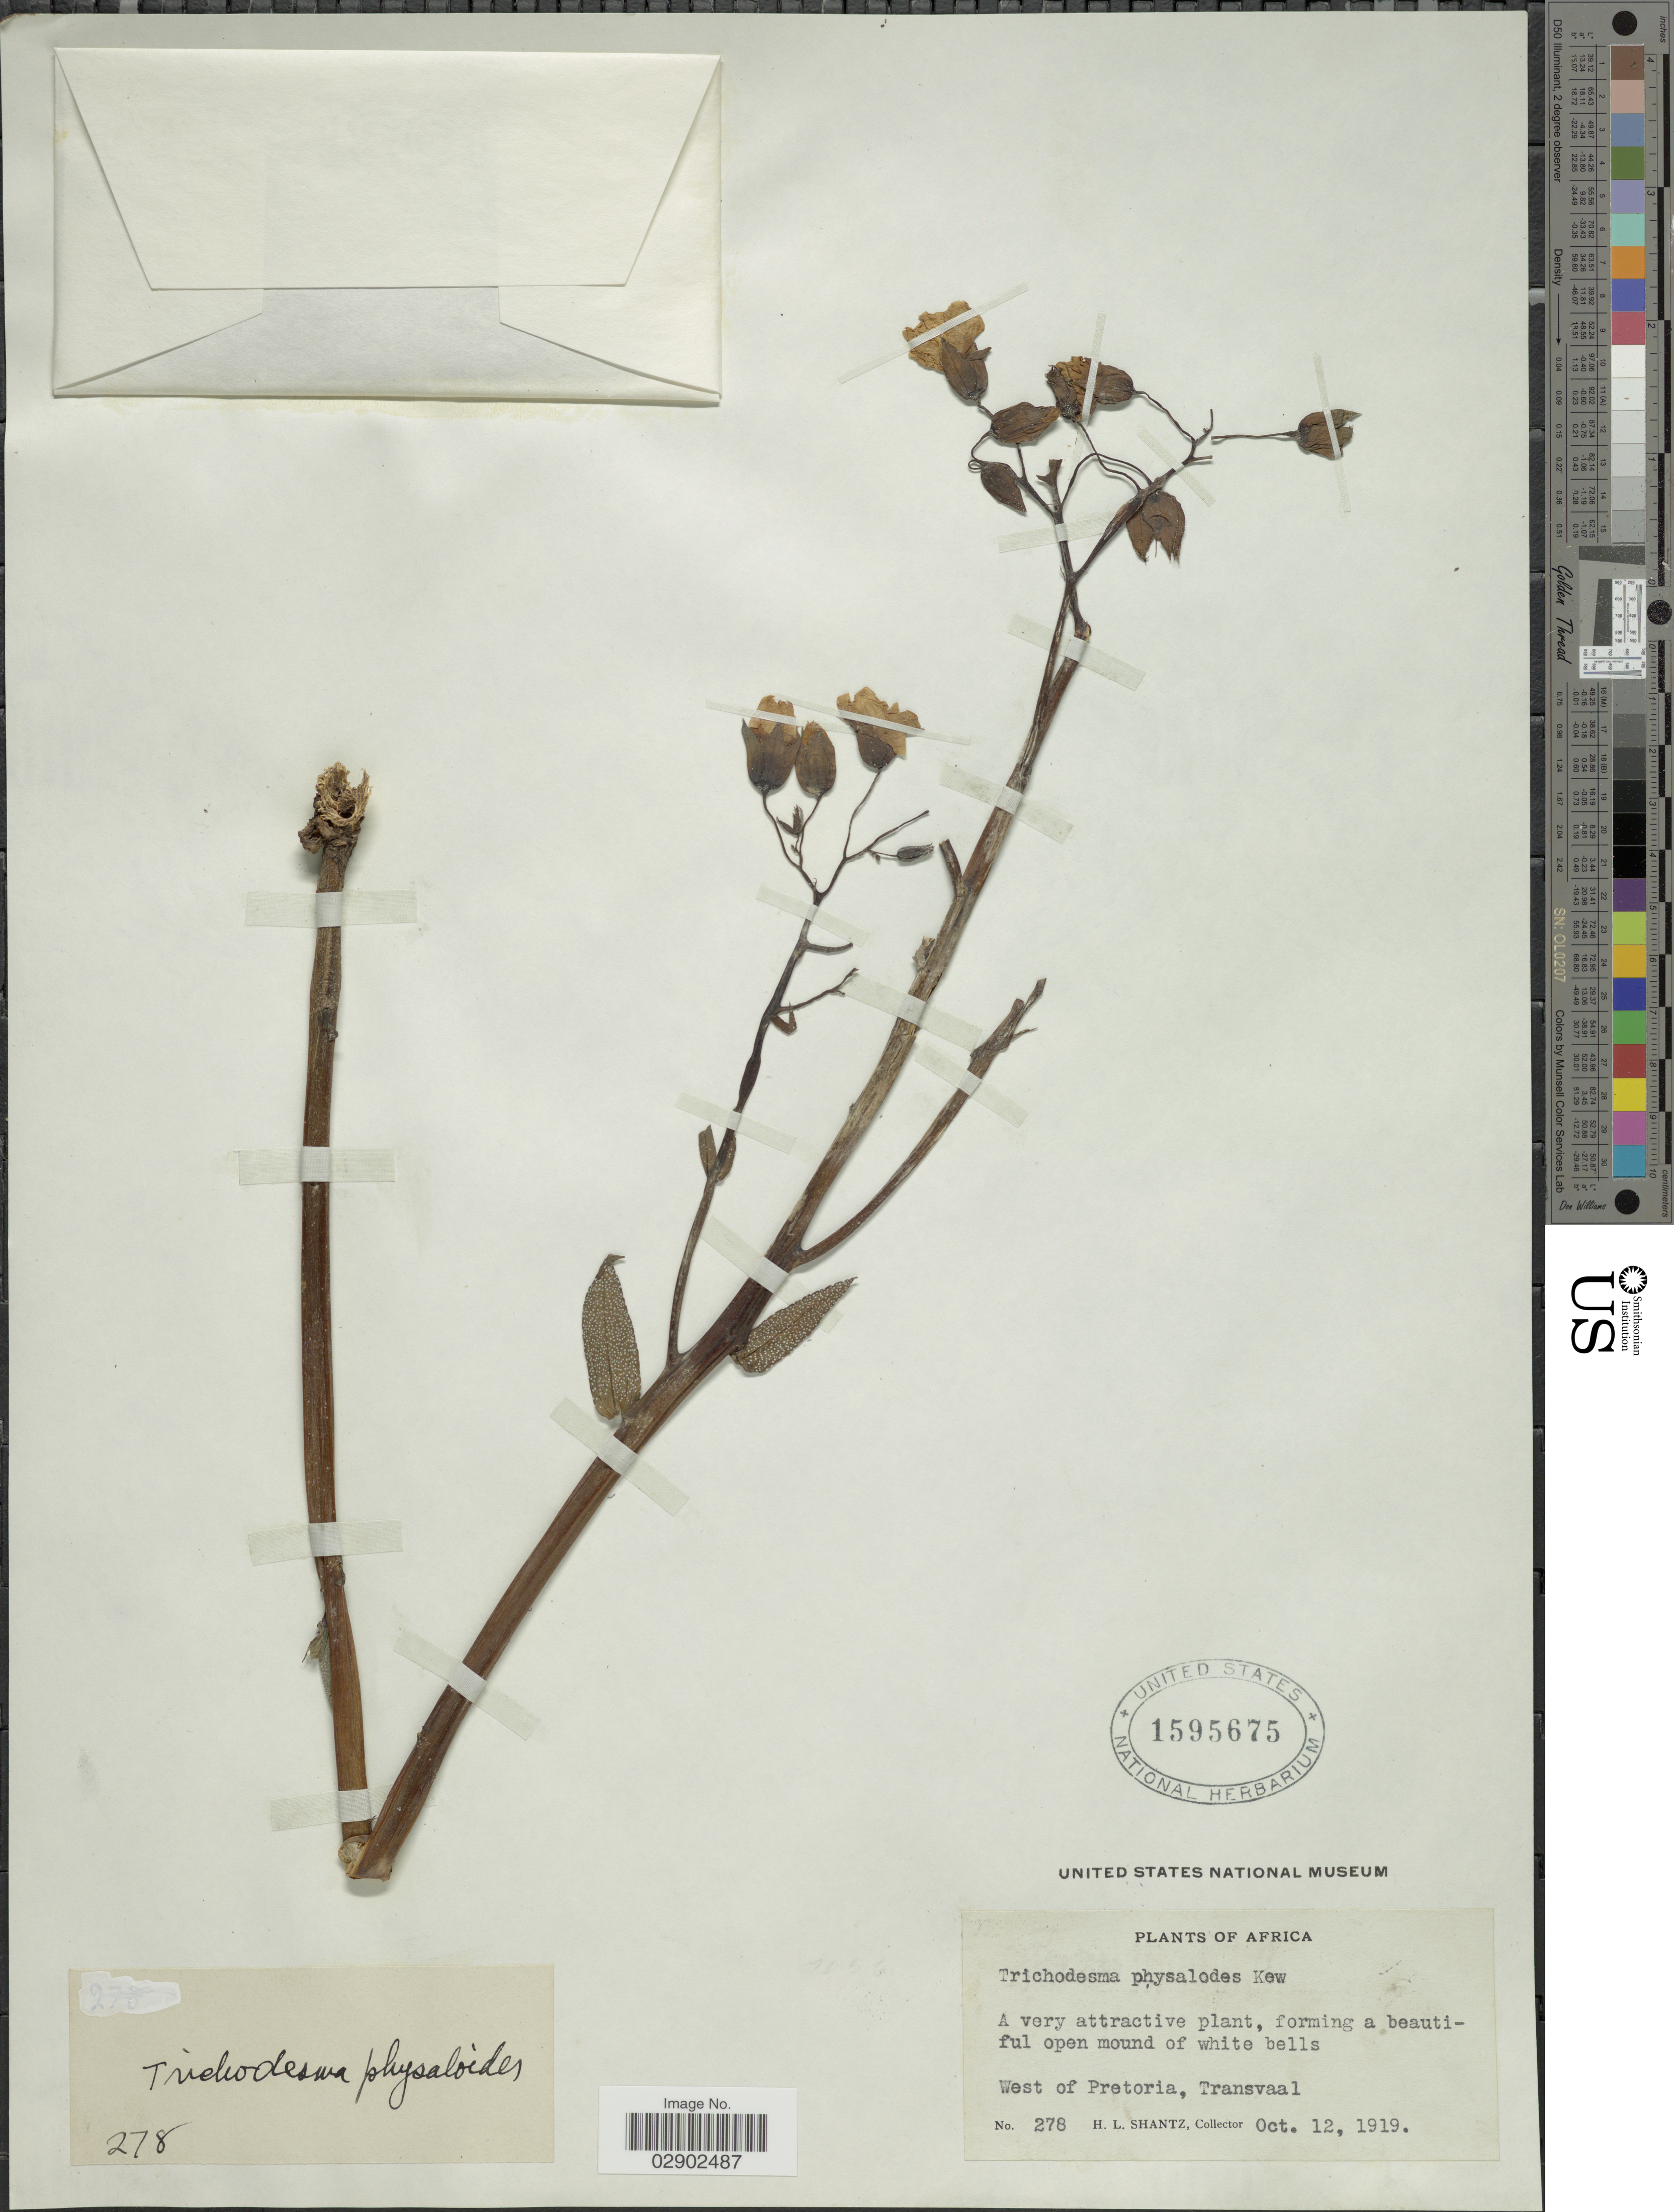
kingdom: Plantae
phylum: Tracheophyta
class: Magnoliopsida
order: Boraginales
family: Boraginaceae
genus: Trichodesma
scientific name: Trichodesma physaloides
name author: (Fenzl) A. DC.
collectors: H. Shantz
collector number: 278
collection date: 1919-10-12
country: South Africa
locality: Africa. West of Pretoria, Transvaal.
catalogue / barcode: US 1595675